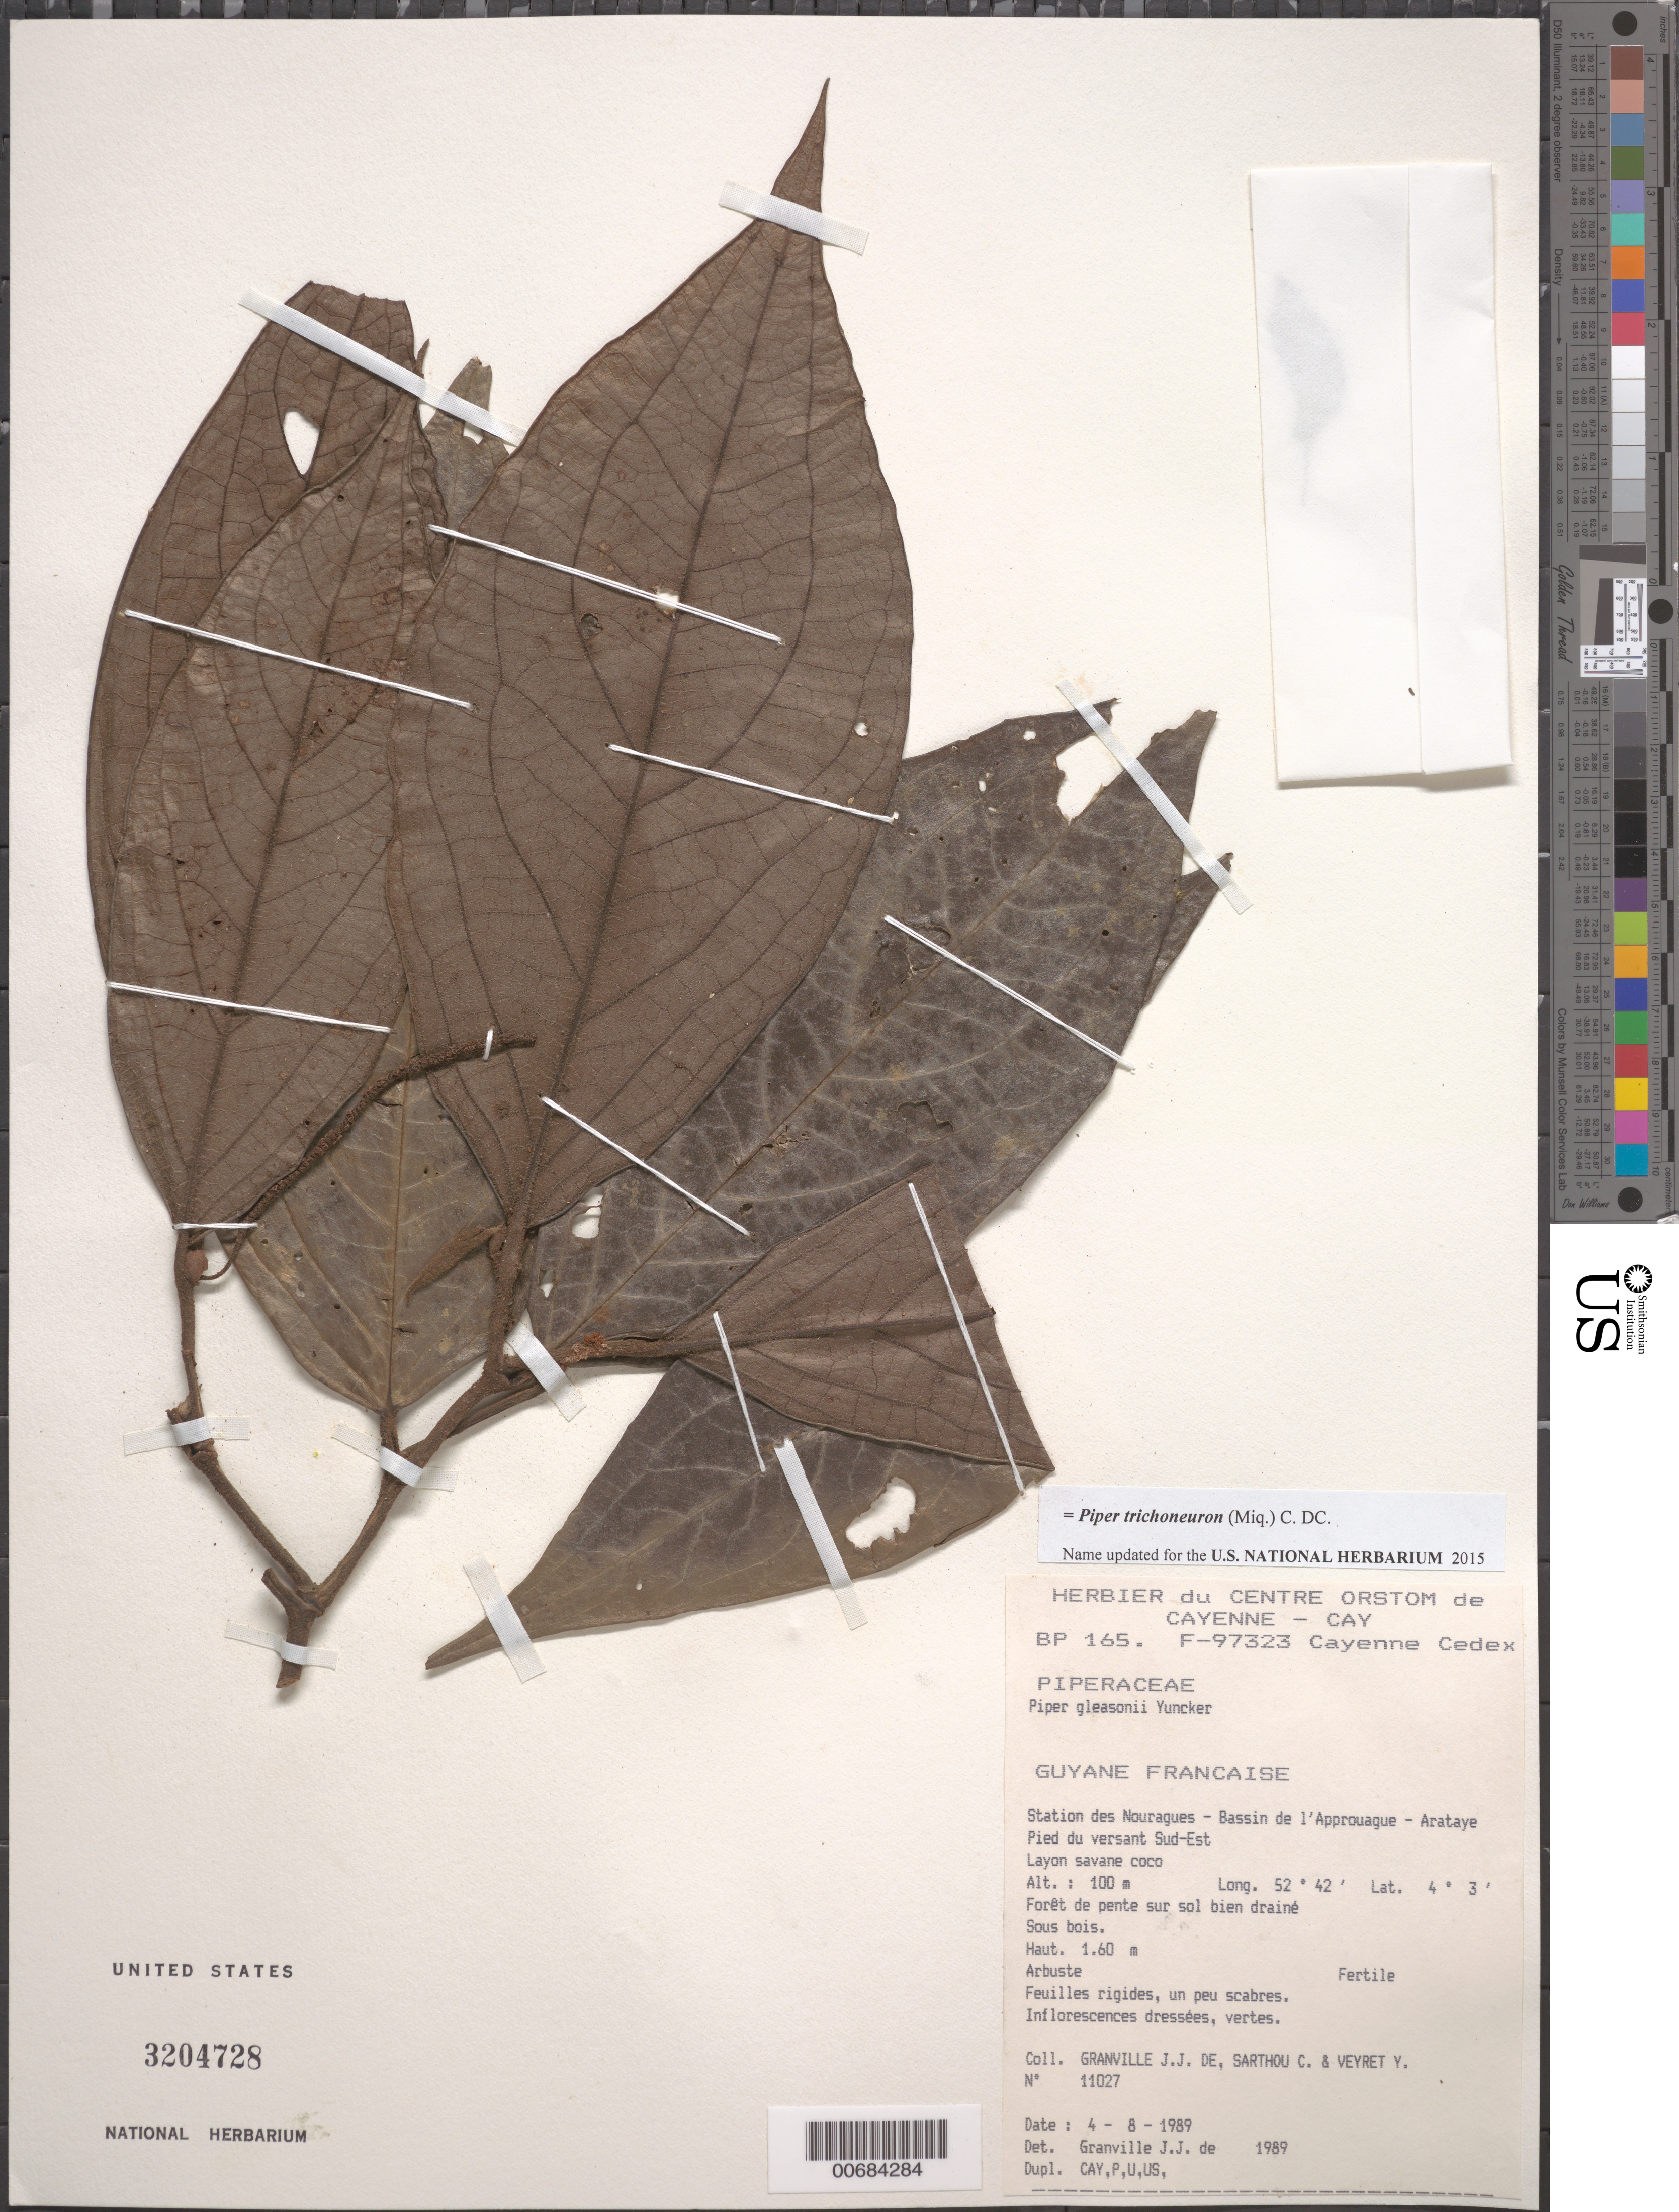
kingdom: Plantae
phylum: Tracheophyta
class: Magnoliopsida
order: Piperales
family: Piperaceae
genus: Piper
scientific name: Piper gleasonii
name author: Yunck.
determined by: Granville, J. J. de, (CAY), Institut de Recherche pour le Developpement (IRD) (FRENCH GUIANA)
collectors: J.-J. de Granville, C. Sarthou & Y. Veyret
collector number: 11027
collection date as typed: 4-Aug-89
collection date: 1989-08-04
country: French Guiana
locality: Station des Nouragues, Bassin de l'Approuague, Arataye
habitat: Forêt de pente sur sol bien draine. Pied du versant sud-est. Layon savane coco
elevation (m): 100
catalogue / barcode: US 3204728